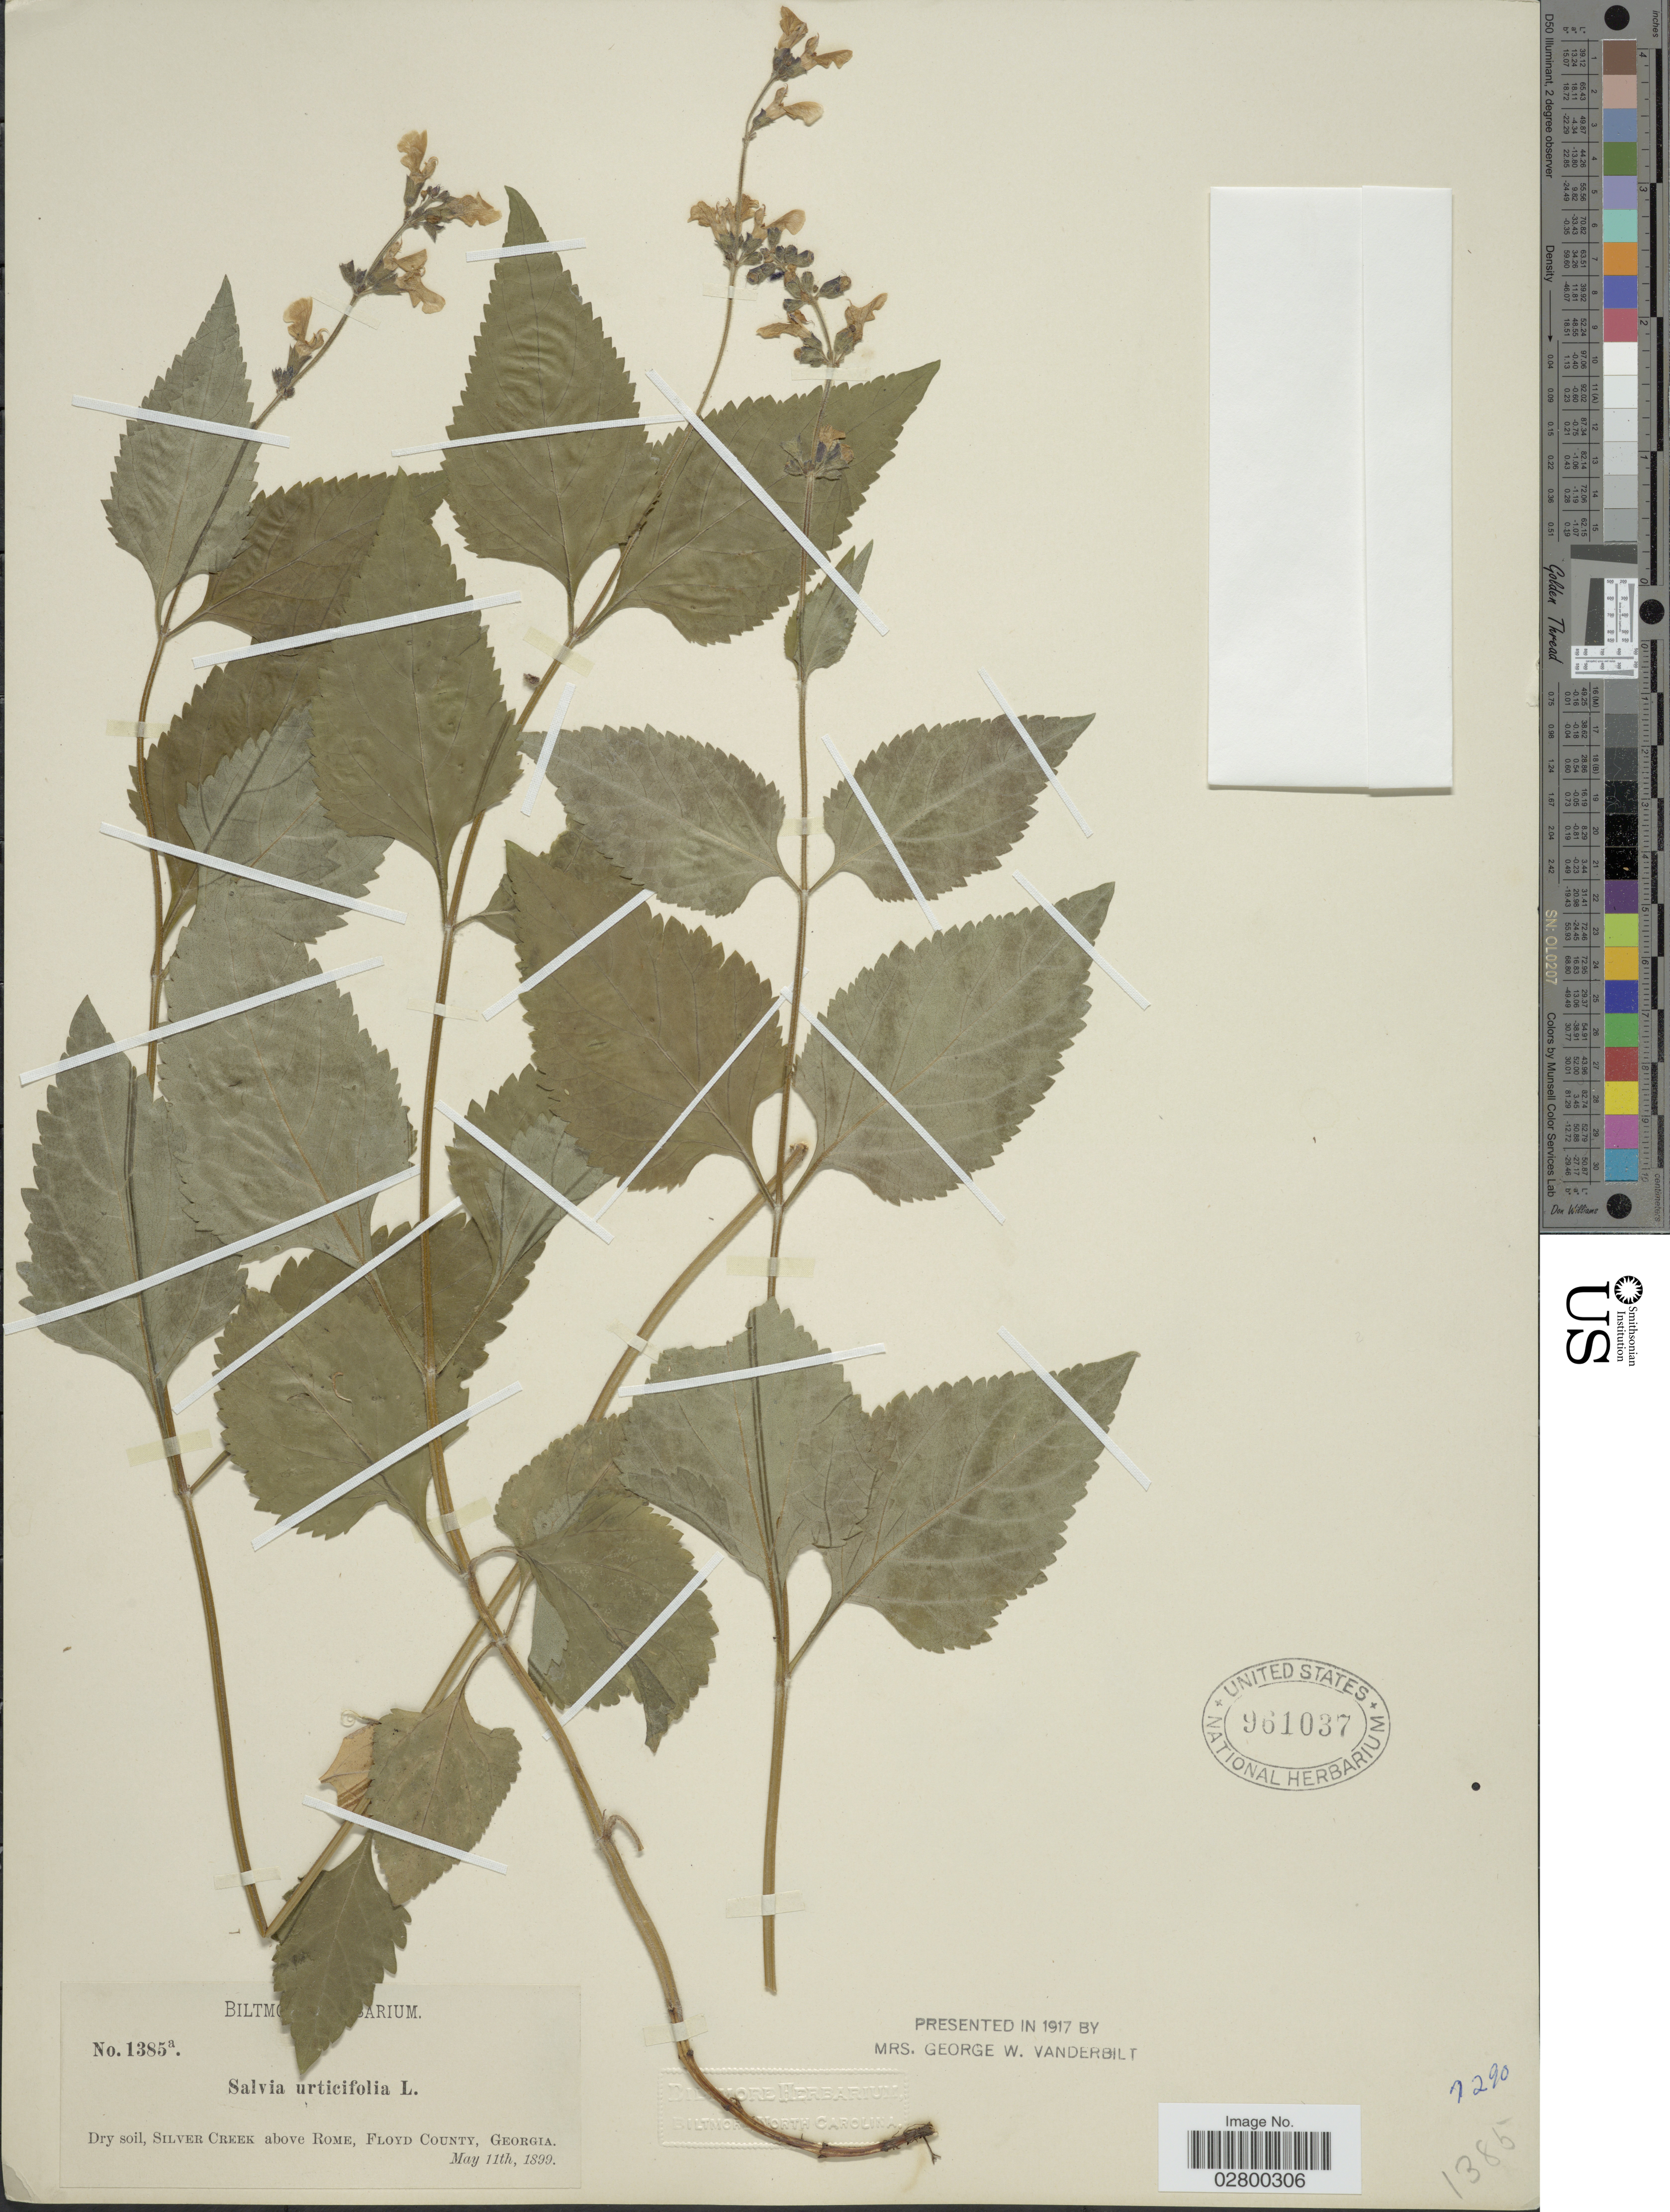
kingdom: Plantae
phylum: Tracheophyta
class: Magnoliopsida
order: Lamiales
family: Lamiaceae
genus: Salvia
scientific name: Salvia urticifolia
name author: L.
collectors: ex herb. Biltmore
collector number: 1385a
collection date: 1899-05-11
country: United States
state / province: Georgia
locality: Dry soil, Silver Creek above Rome, Floyd County, Georgia.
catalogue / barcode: US 961037